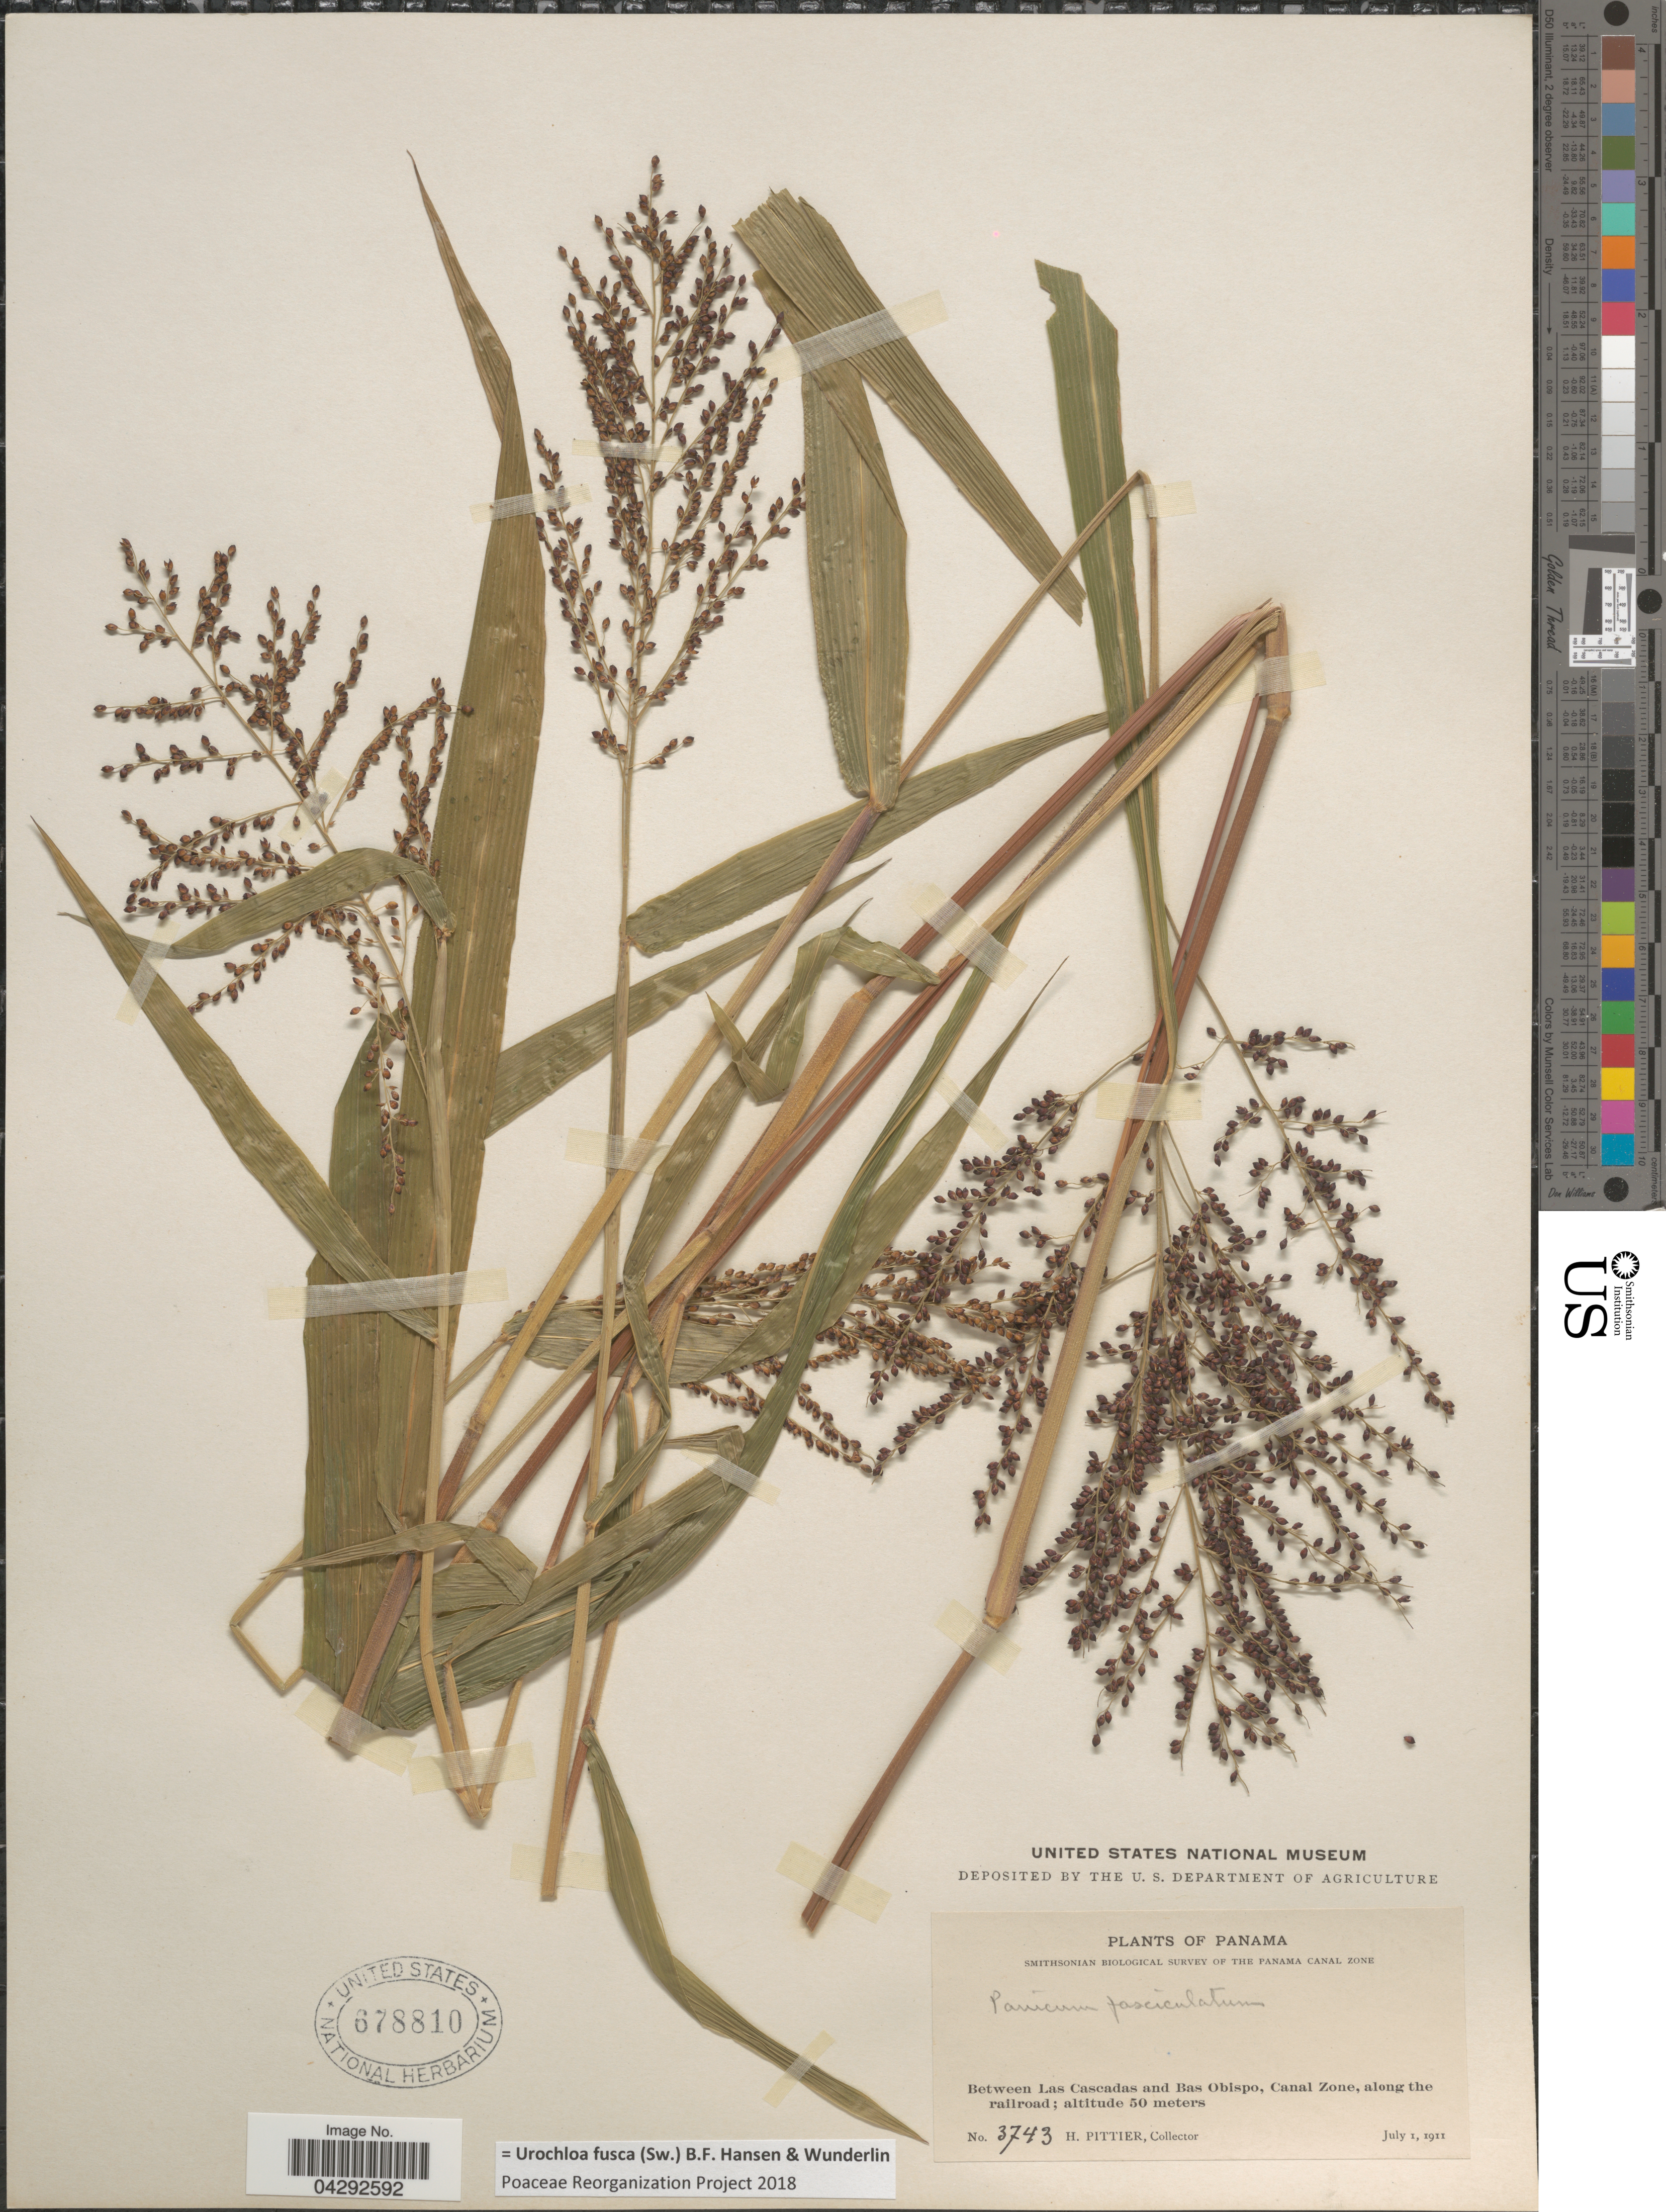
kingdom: Plantae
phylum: Tracheophyta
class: Liliopsida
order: Poales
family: Poaceae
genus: Urochloa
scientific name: Urochloa fusca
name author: (Sw.) B.F. Hansen & Wunderlin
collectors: H. F. Pittier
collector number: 3743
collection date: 1911-07-01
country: Panama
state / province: Colón / Panamá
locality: Smithsonian Biological Survey of the Panama Canal Zone. Between Las Cascadas and Bas Obispo, Canal Zone, along the railroad.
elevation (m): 50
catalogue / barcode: US 678810